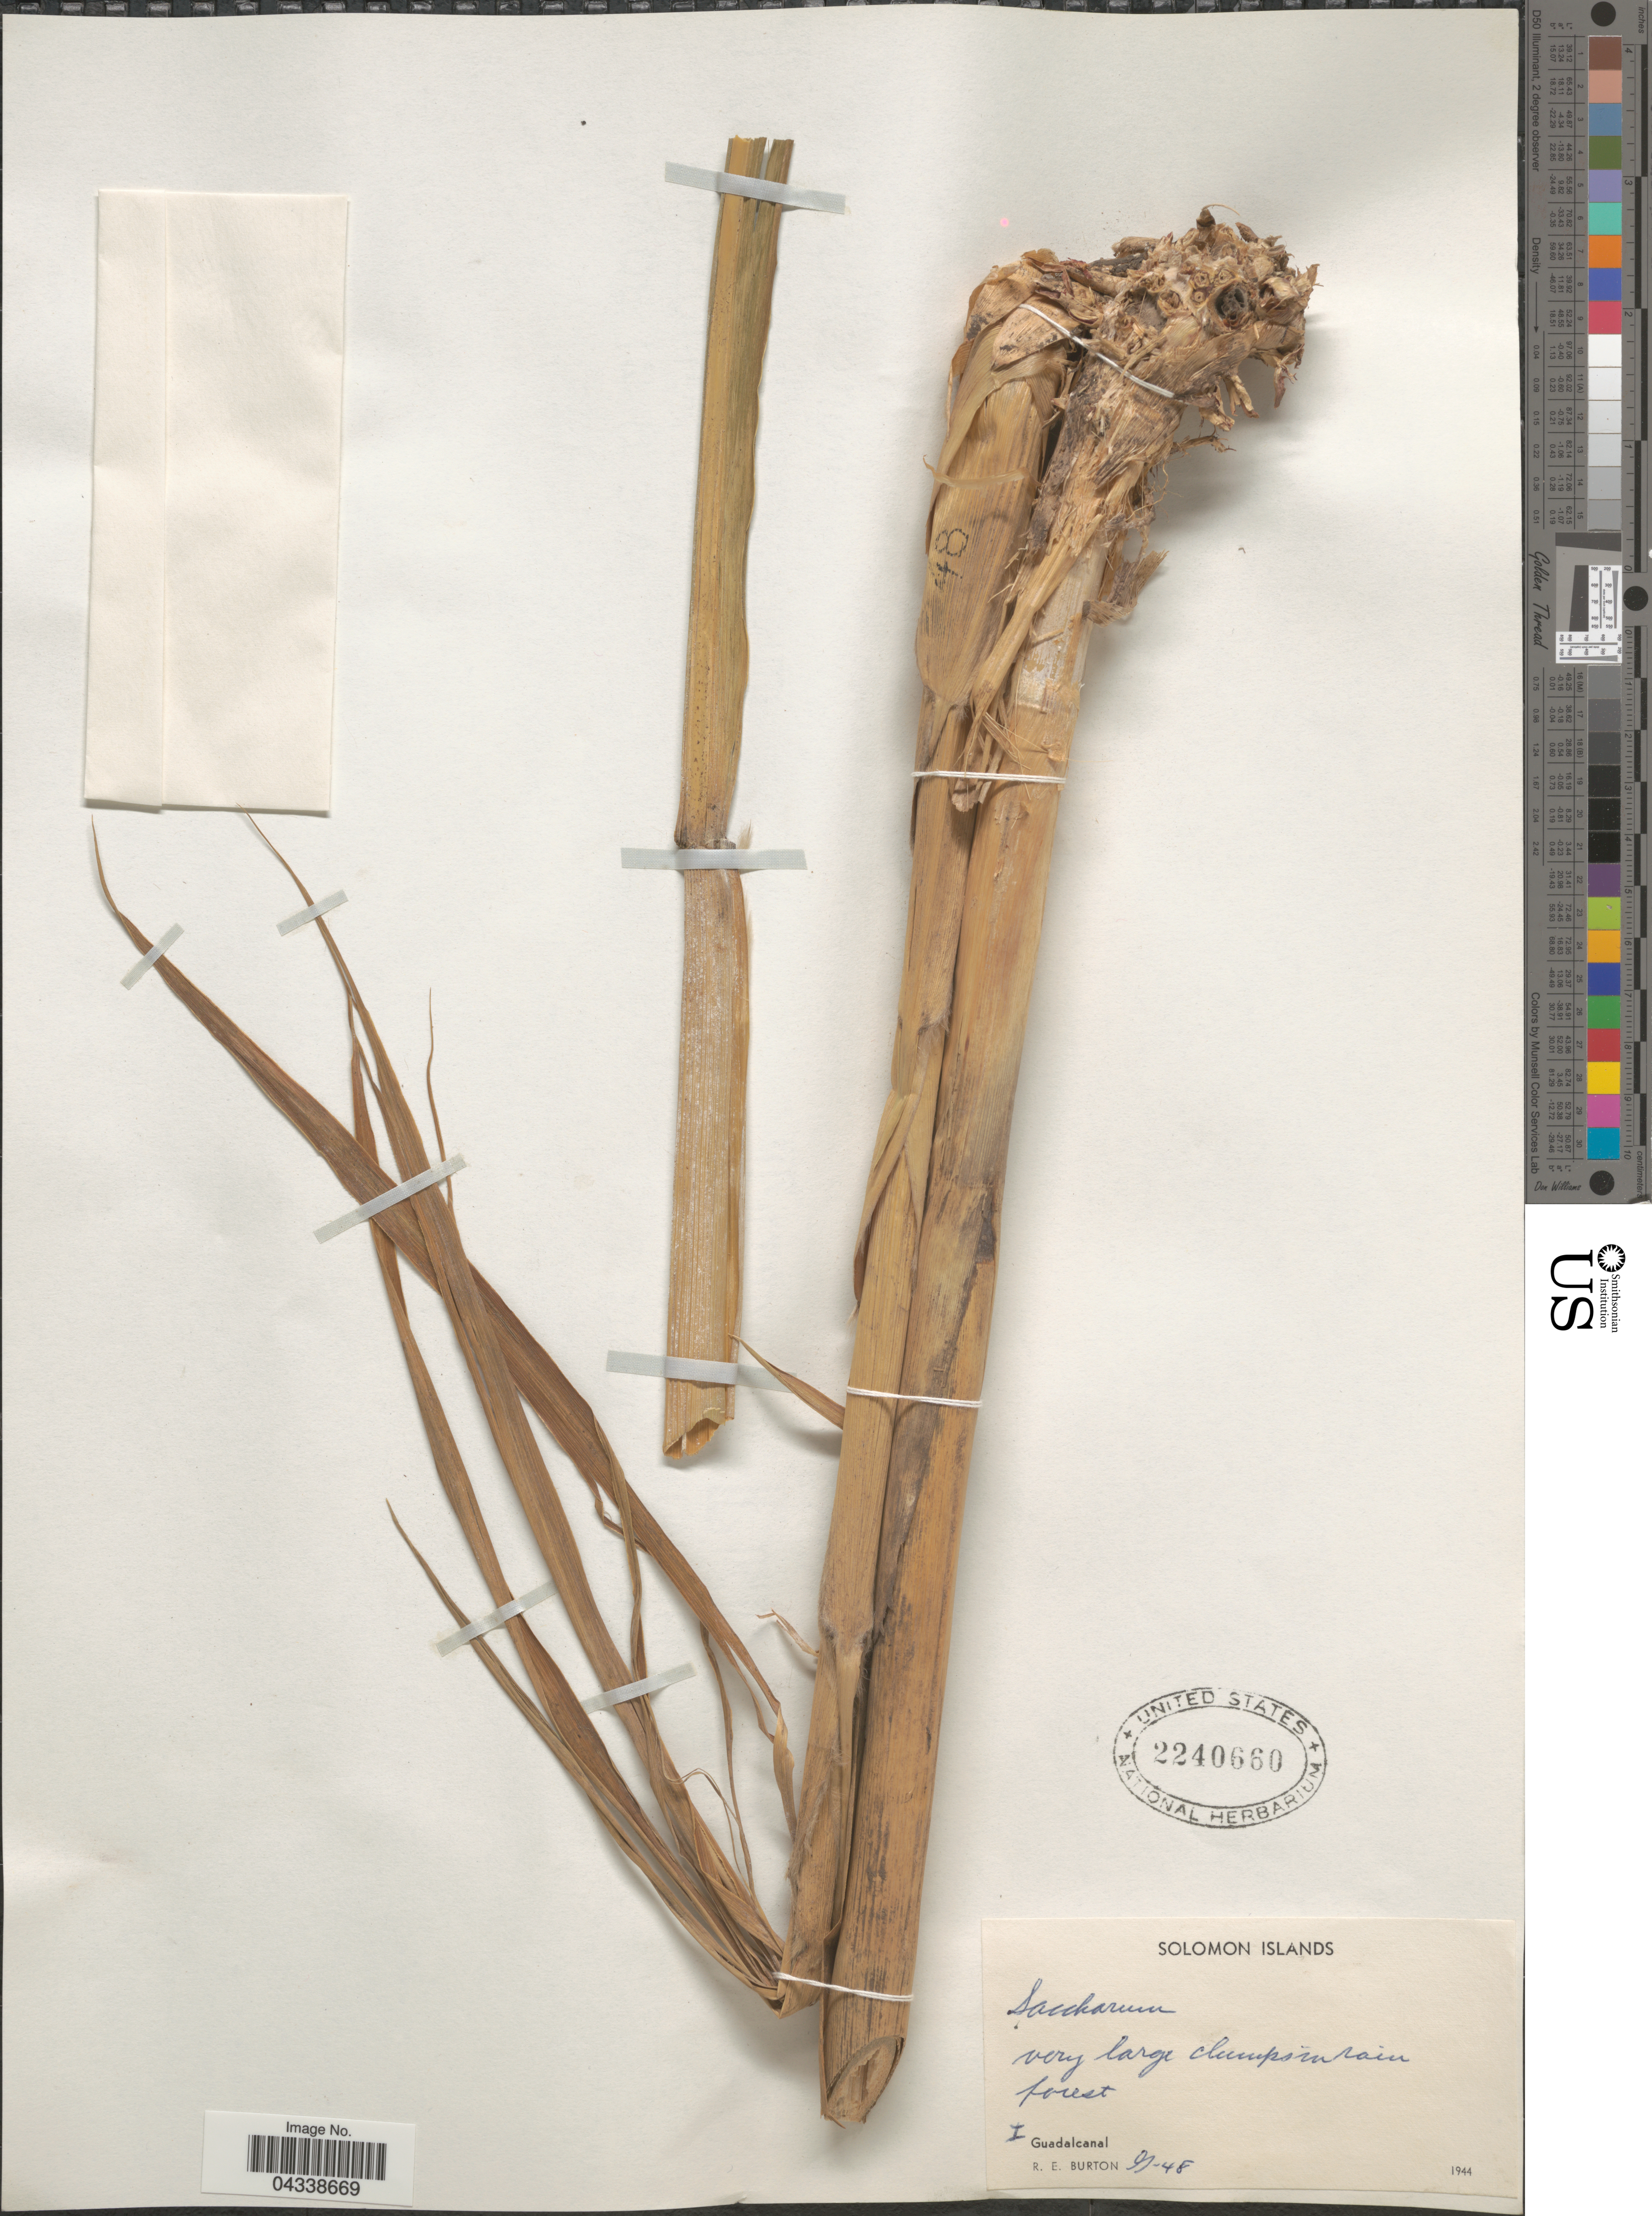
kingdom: Plantae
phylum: Tracheophyta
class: Liliopsida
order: Poales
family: Poaceae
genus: Saccharum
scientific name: Saccharum sp.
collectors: R. Burton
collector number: G-48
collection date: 1944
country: Solomon Islands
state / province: Solomon Islands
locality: Guadalcanal.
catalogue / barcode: US 2240660